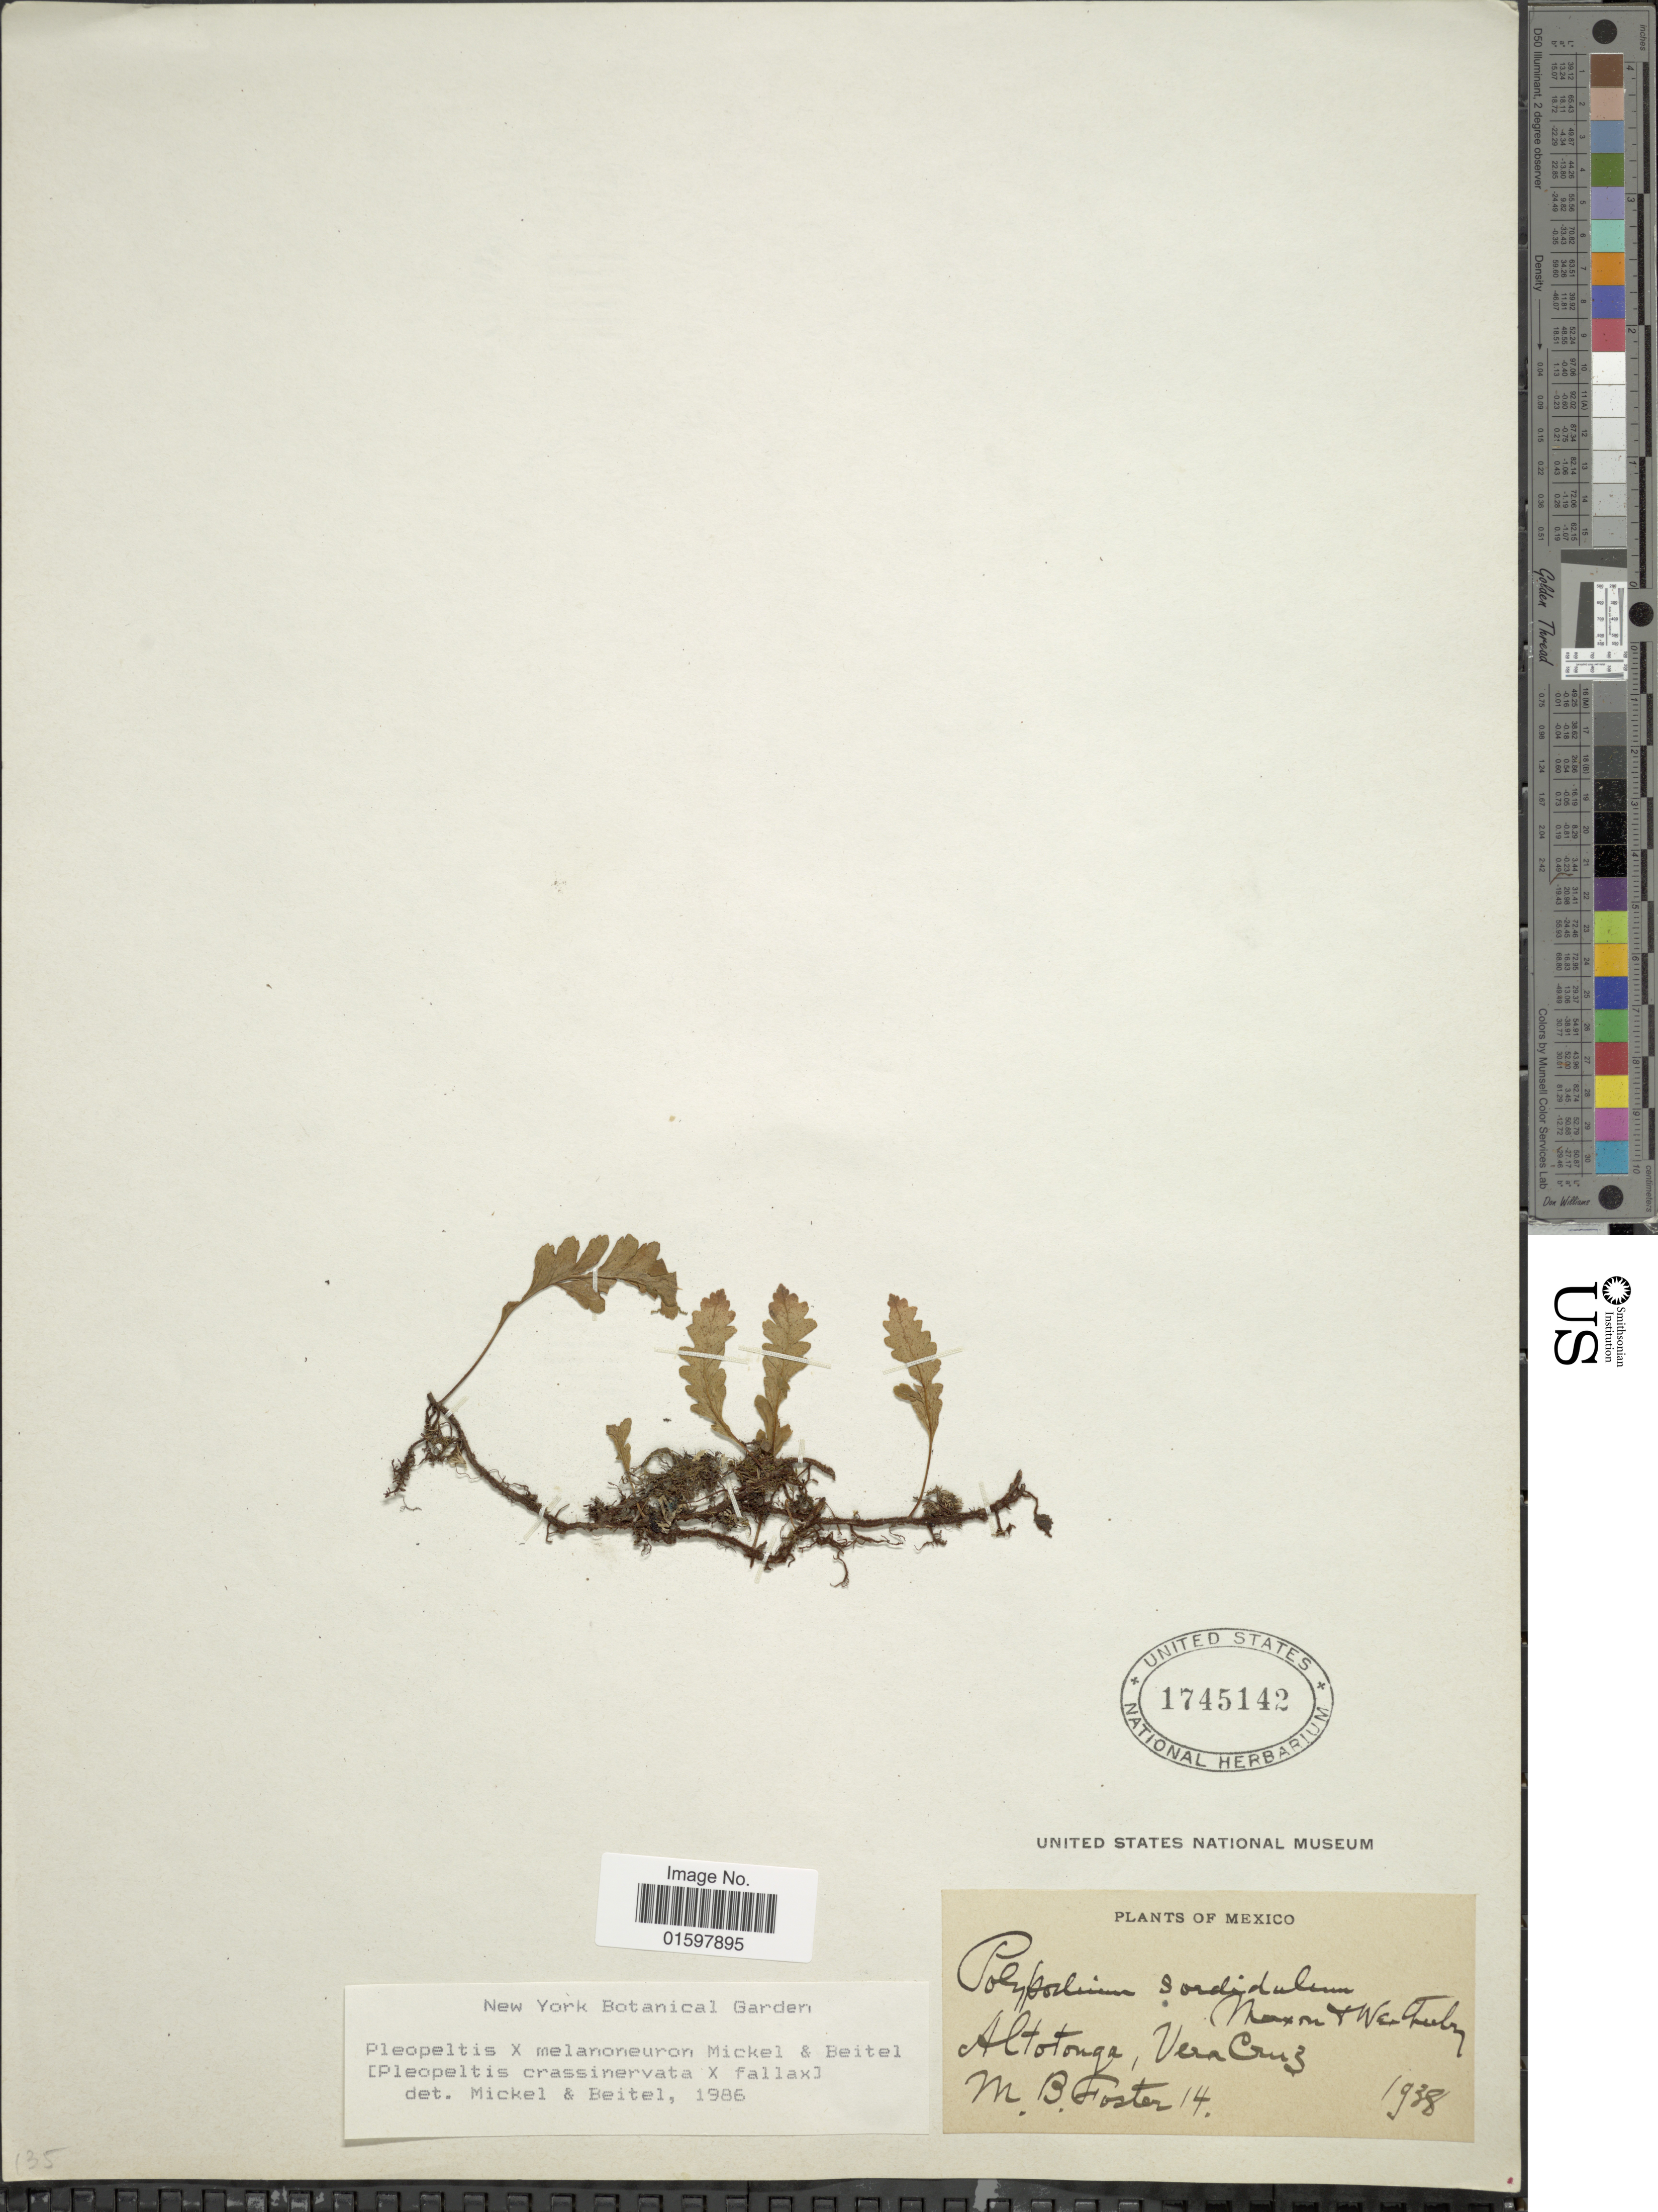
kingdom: Plantae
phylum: Tracheophyta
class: Polypodiopsida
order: Polypodiales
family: Polypodiaceae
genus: Pleopeltis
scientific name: Pleopeltis x melanoneura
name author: Mickel & Beitel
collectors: M. B. Foster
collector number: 14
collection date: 1938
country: Mexico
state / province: Veracruz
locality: Altotonga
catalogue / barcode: US 1745142